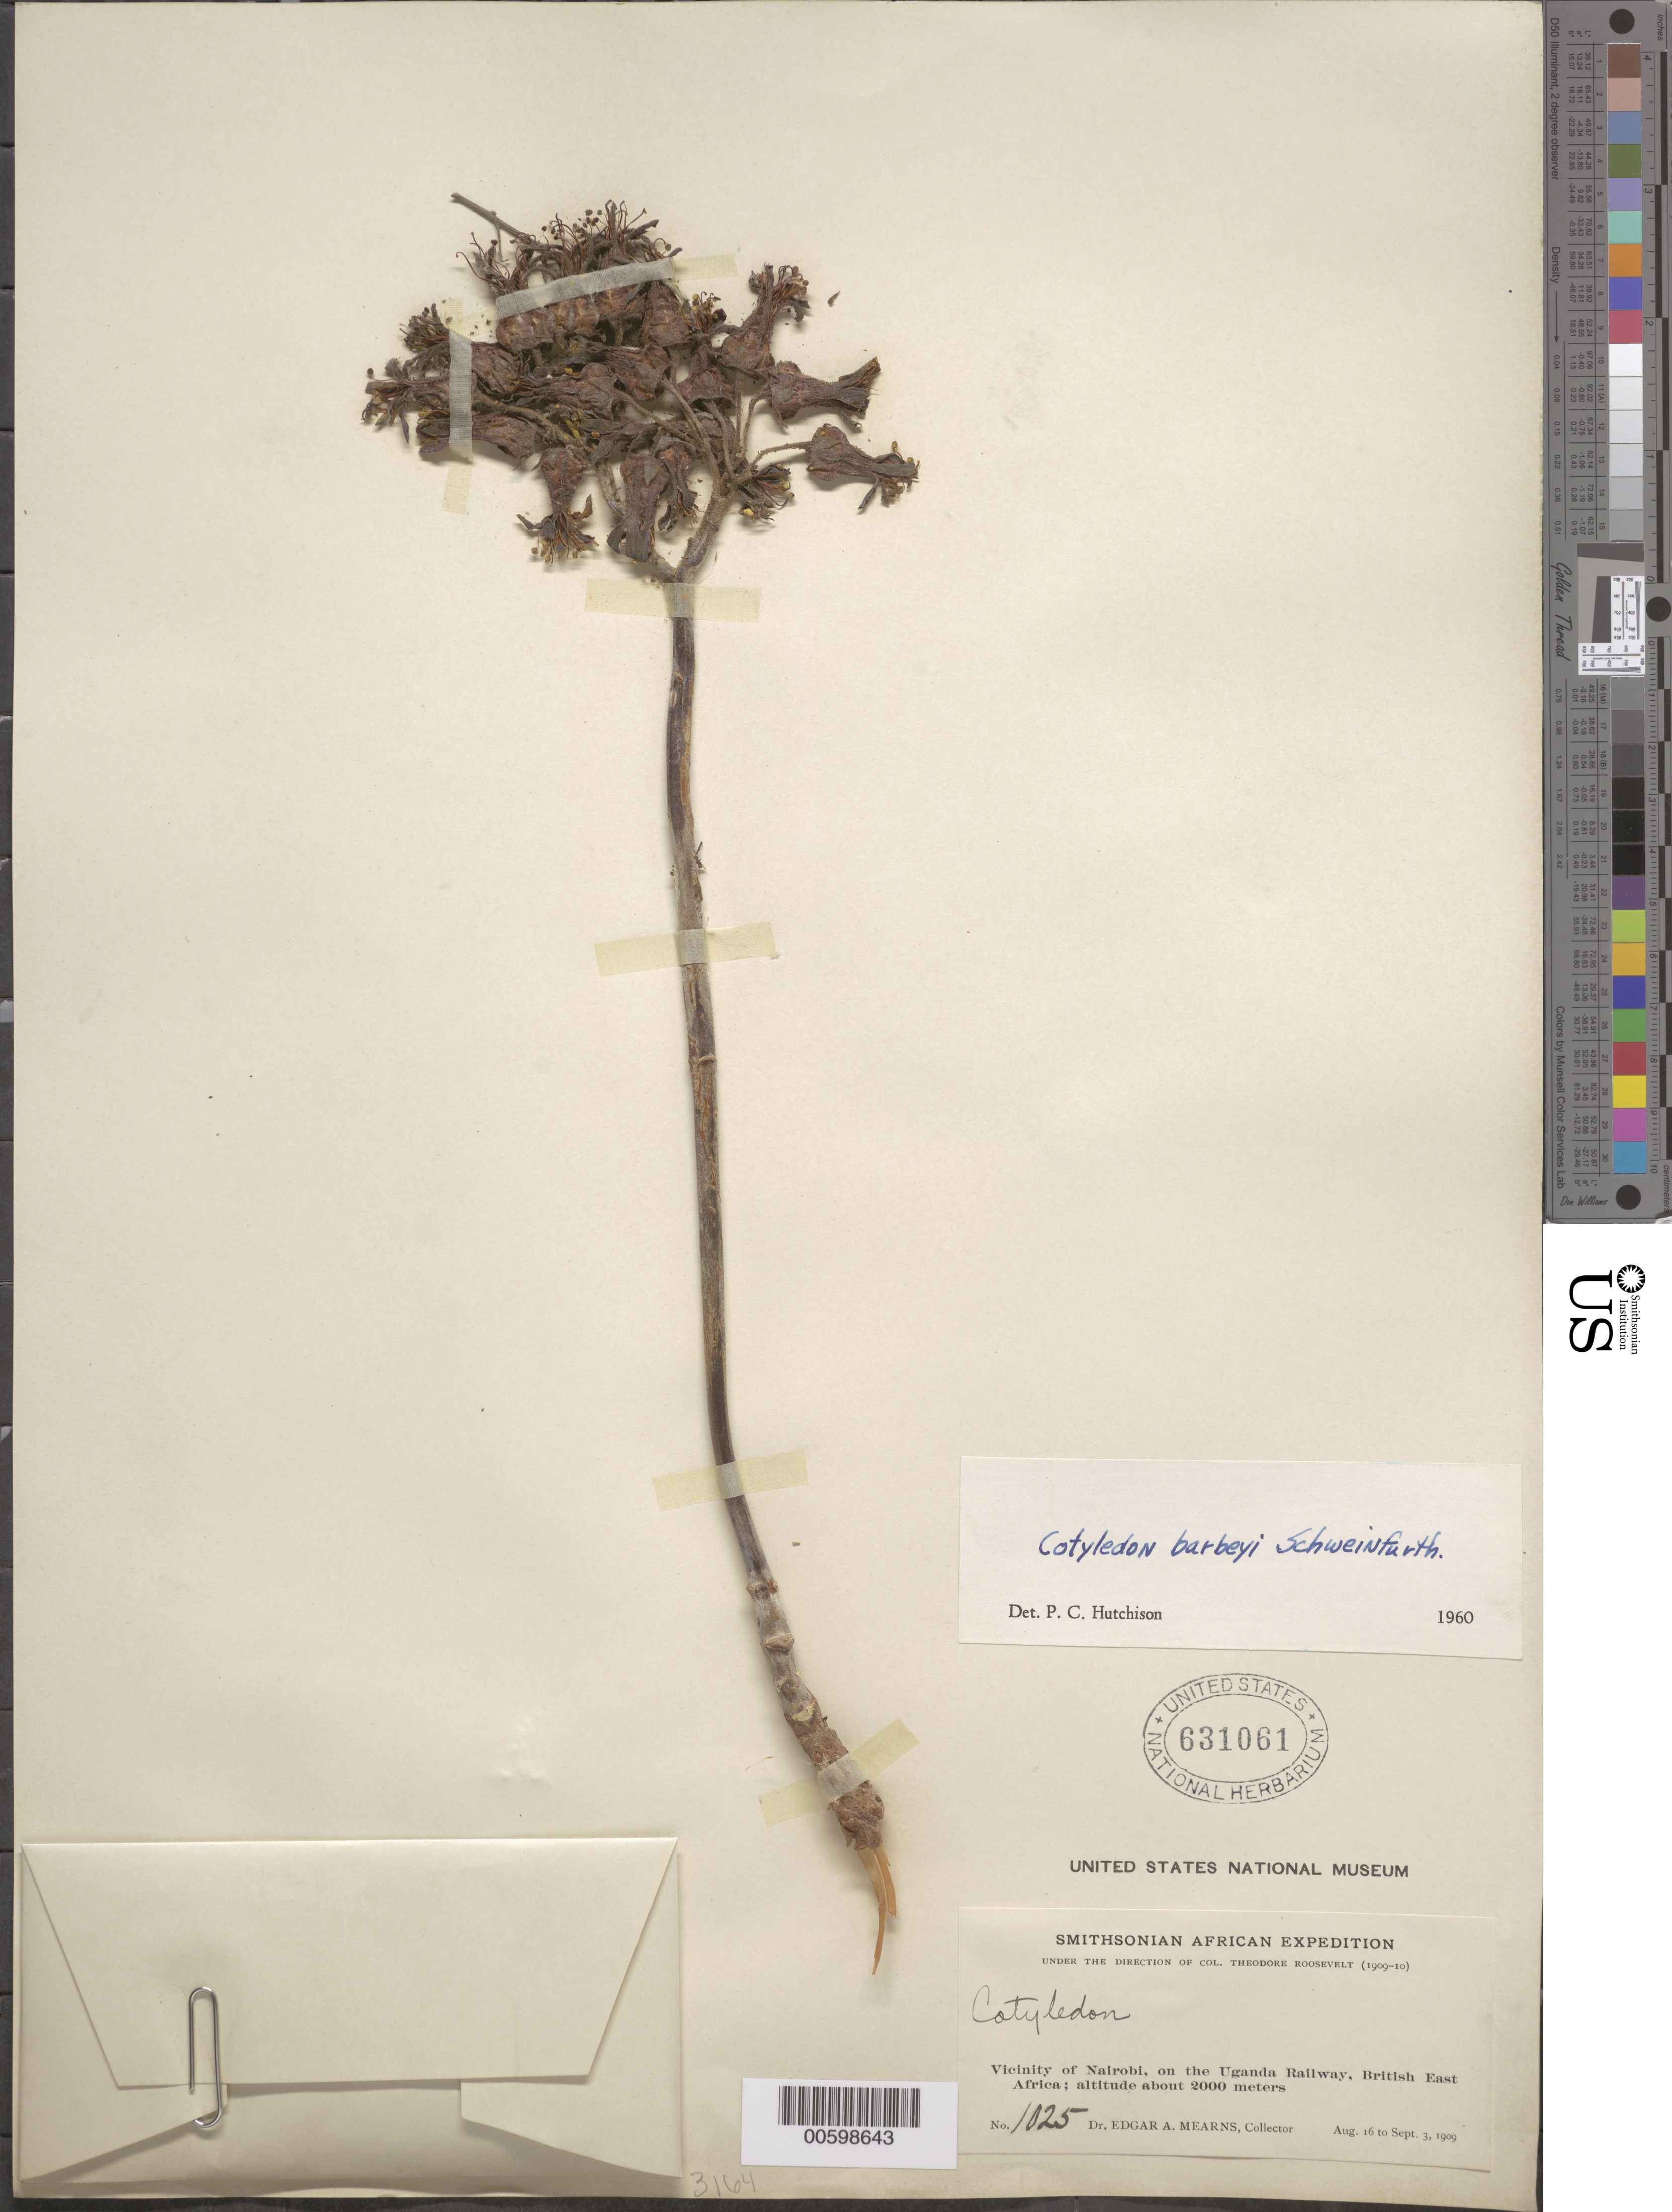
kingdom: Plantae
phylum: Tracheophyta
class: Magnoliopsida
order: Saxifragales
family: Crassulaceae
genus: Cotyledon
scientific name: Cotyledon sp.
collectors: E. A. Mearns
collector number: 1025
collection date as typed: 16 Aug 1909 to 03 Sep 1909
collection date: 1909-08-16/1909-09-03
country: Kenya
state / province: Nairobi Area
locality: Vicinity of Nairobi, on the Uganda railway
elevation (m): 2000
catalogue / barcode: US 631061